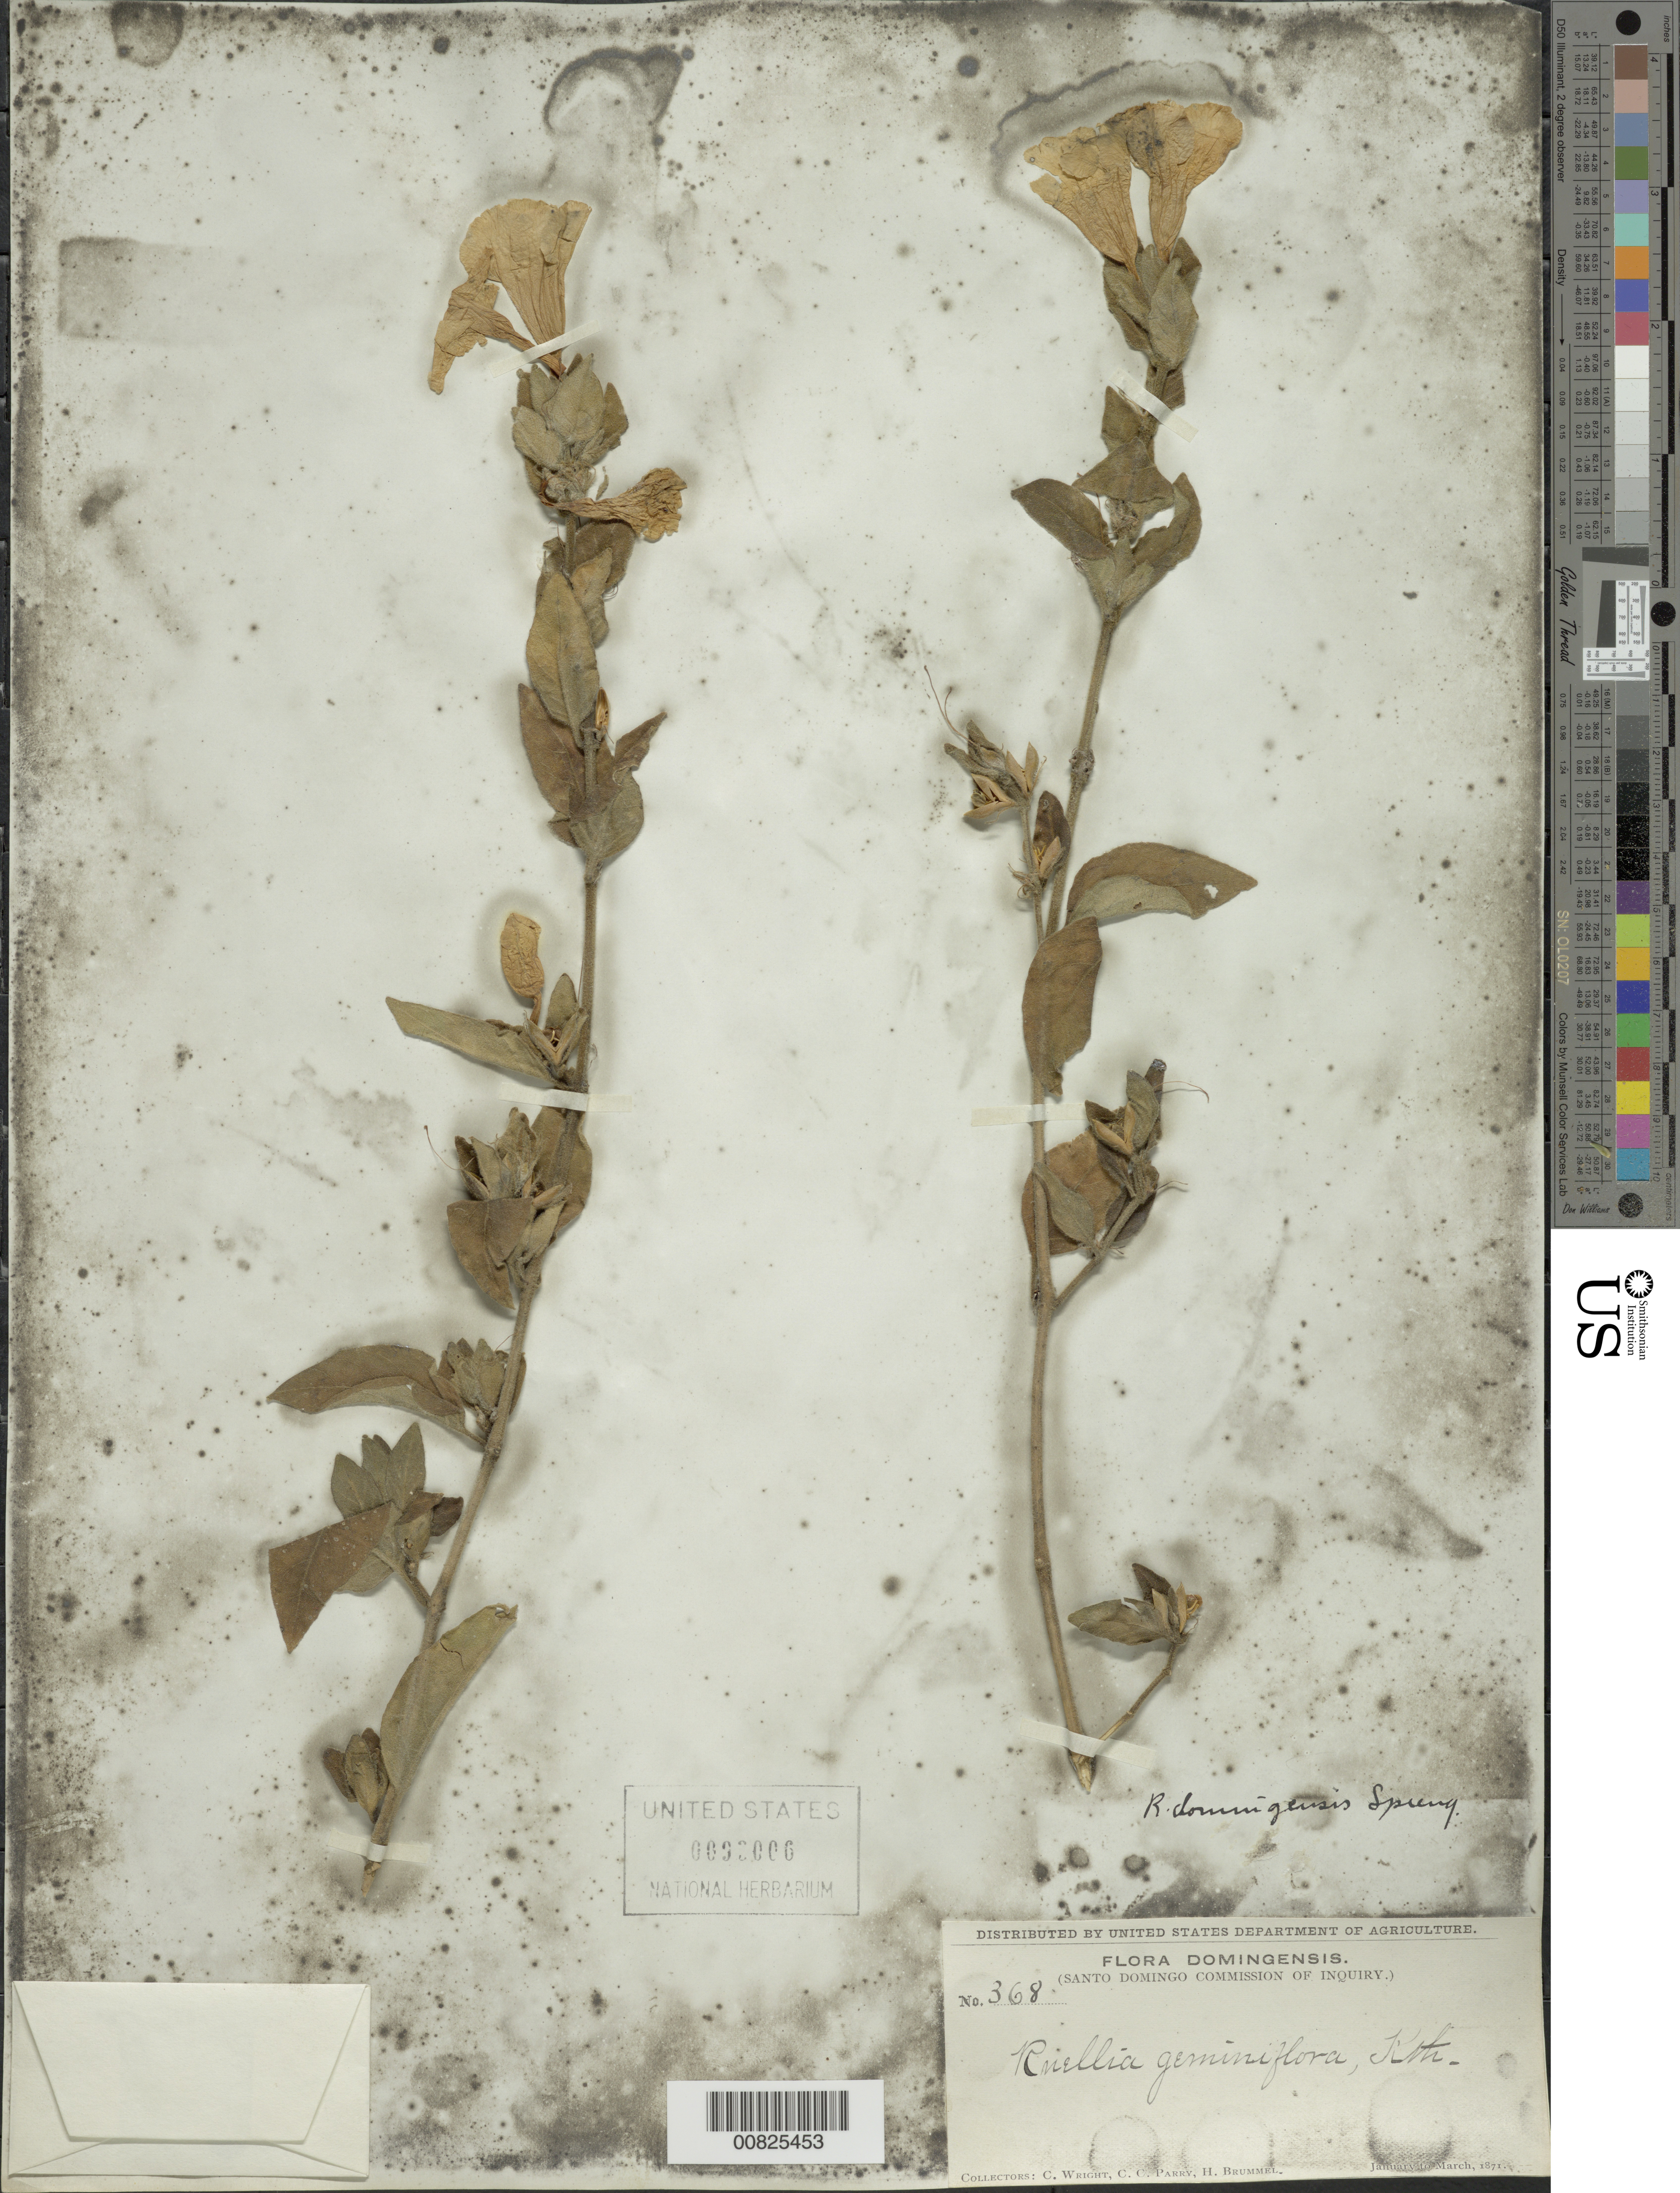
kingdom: Plantae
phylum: Tracheophyta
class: Magnoliopsida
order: Lamiales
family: Acanthaceae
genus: Ruellia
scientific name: Ruellia domingensis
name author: Spreng. ex Nees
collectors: C. Wright, C. C. Parry & H. Brummel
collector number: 368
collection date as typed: Jan 1871 to -- Mar 1871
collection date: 1871-01/1871-03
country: Dominican Republic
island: Hispaniola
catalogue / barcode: US 93006